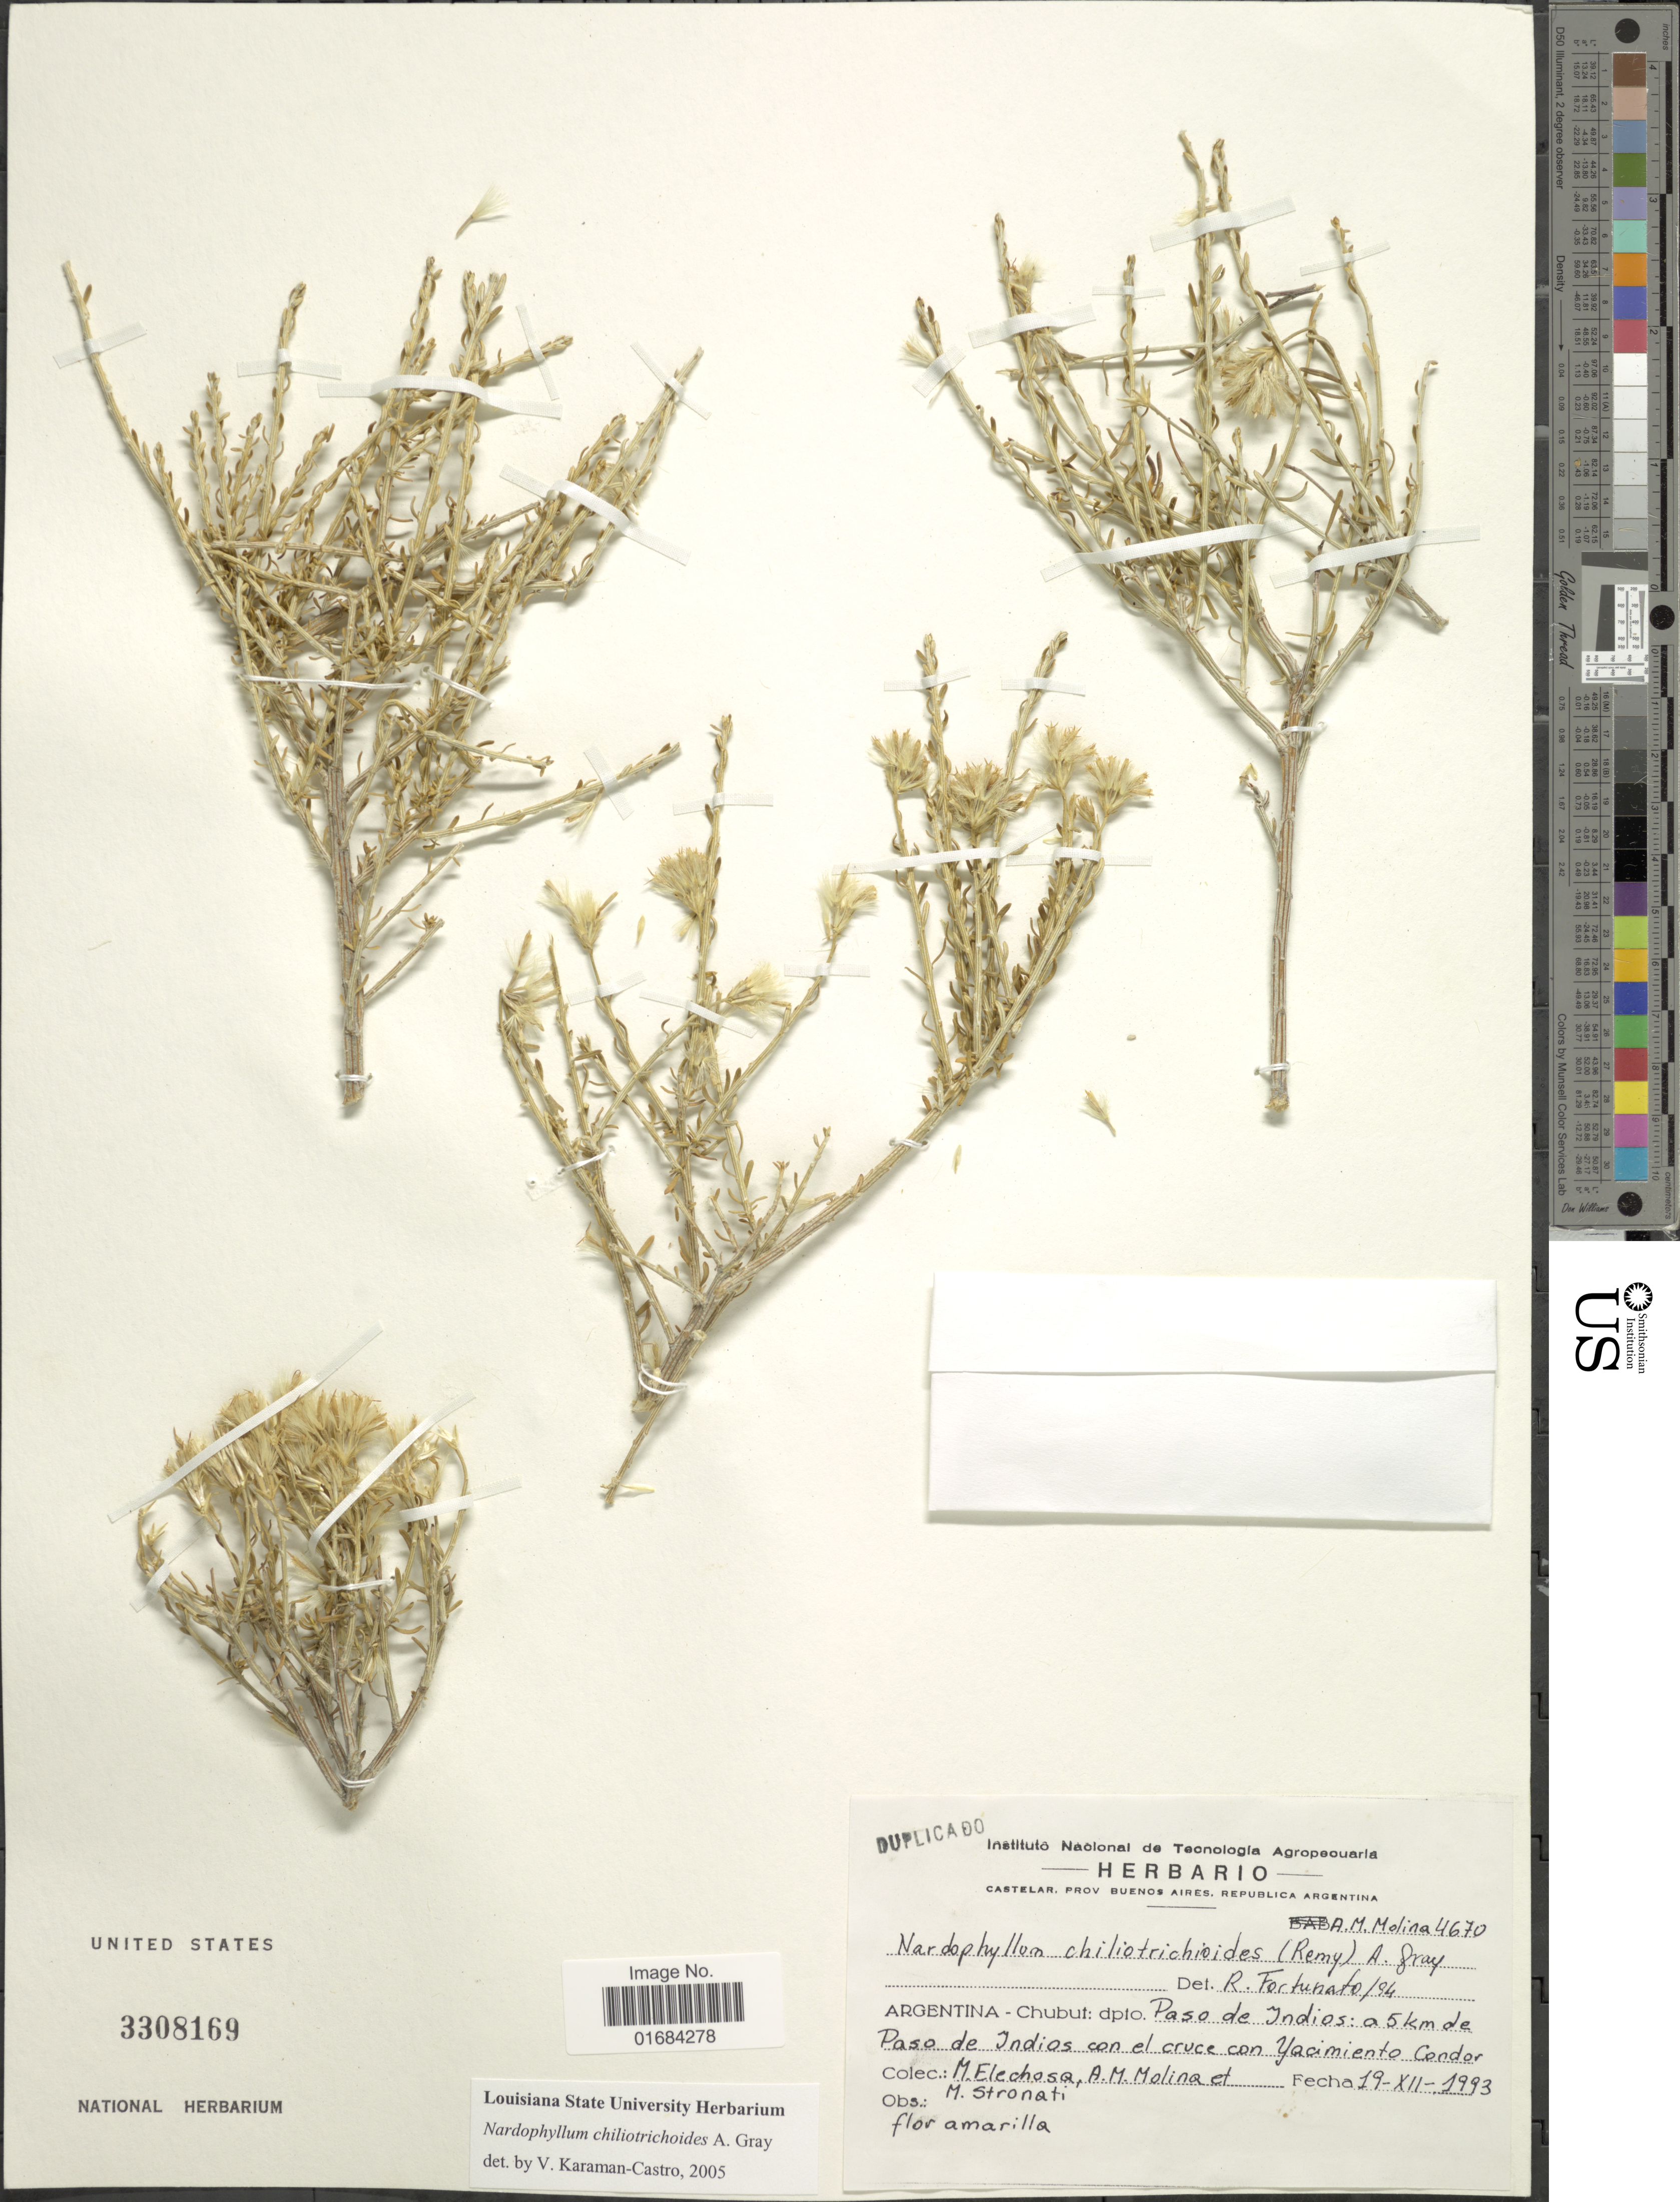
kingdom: Plantae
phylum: Tracheophyta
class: Magnoliopsida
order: Asterales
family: Asteraceae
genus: Nardophyllum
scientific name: Nardophyllum chiliotrichoides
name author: (J. Rémy) A. Gray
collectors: M. Elechosa, A. M. Molina & M. Stronati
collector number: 4670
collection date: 1993-12-19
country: Argentina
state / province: Chubut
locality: Dpto. Paso de Indios: a 5 km de Paso de Indios con el cruce con Yacimiento Cordor.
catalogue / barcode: US 3308169